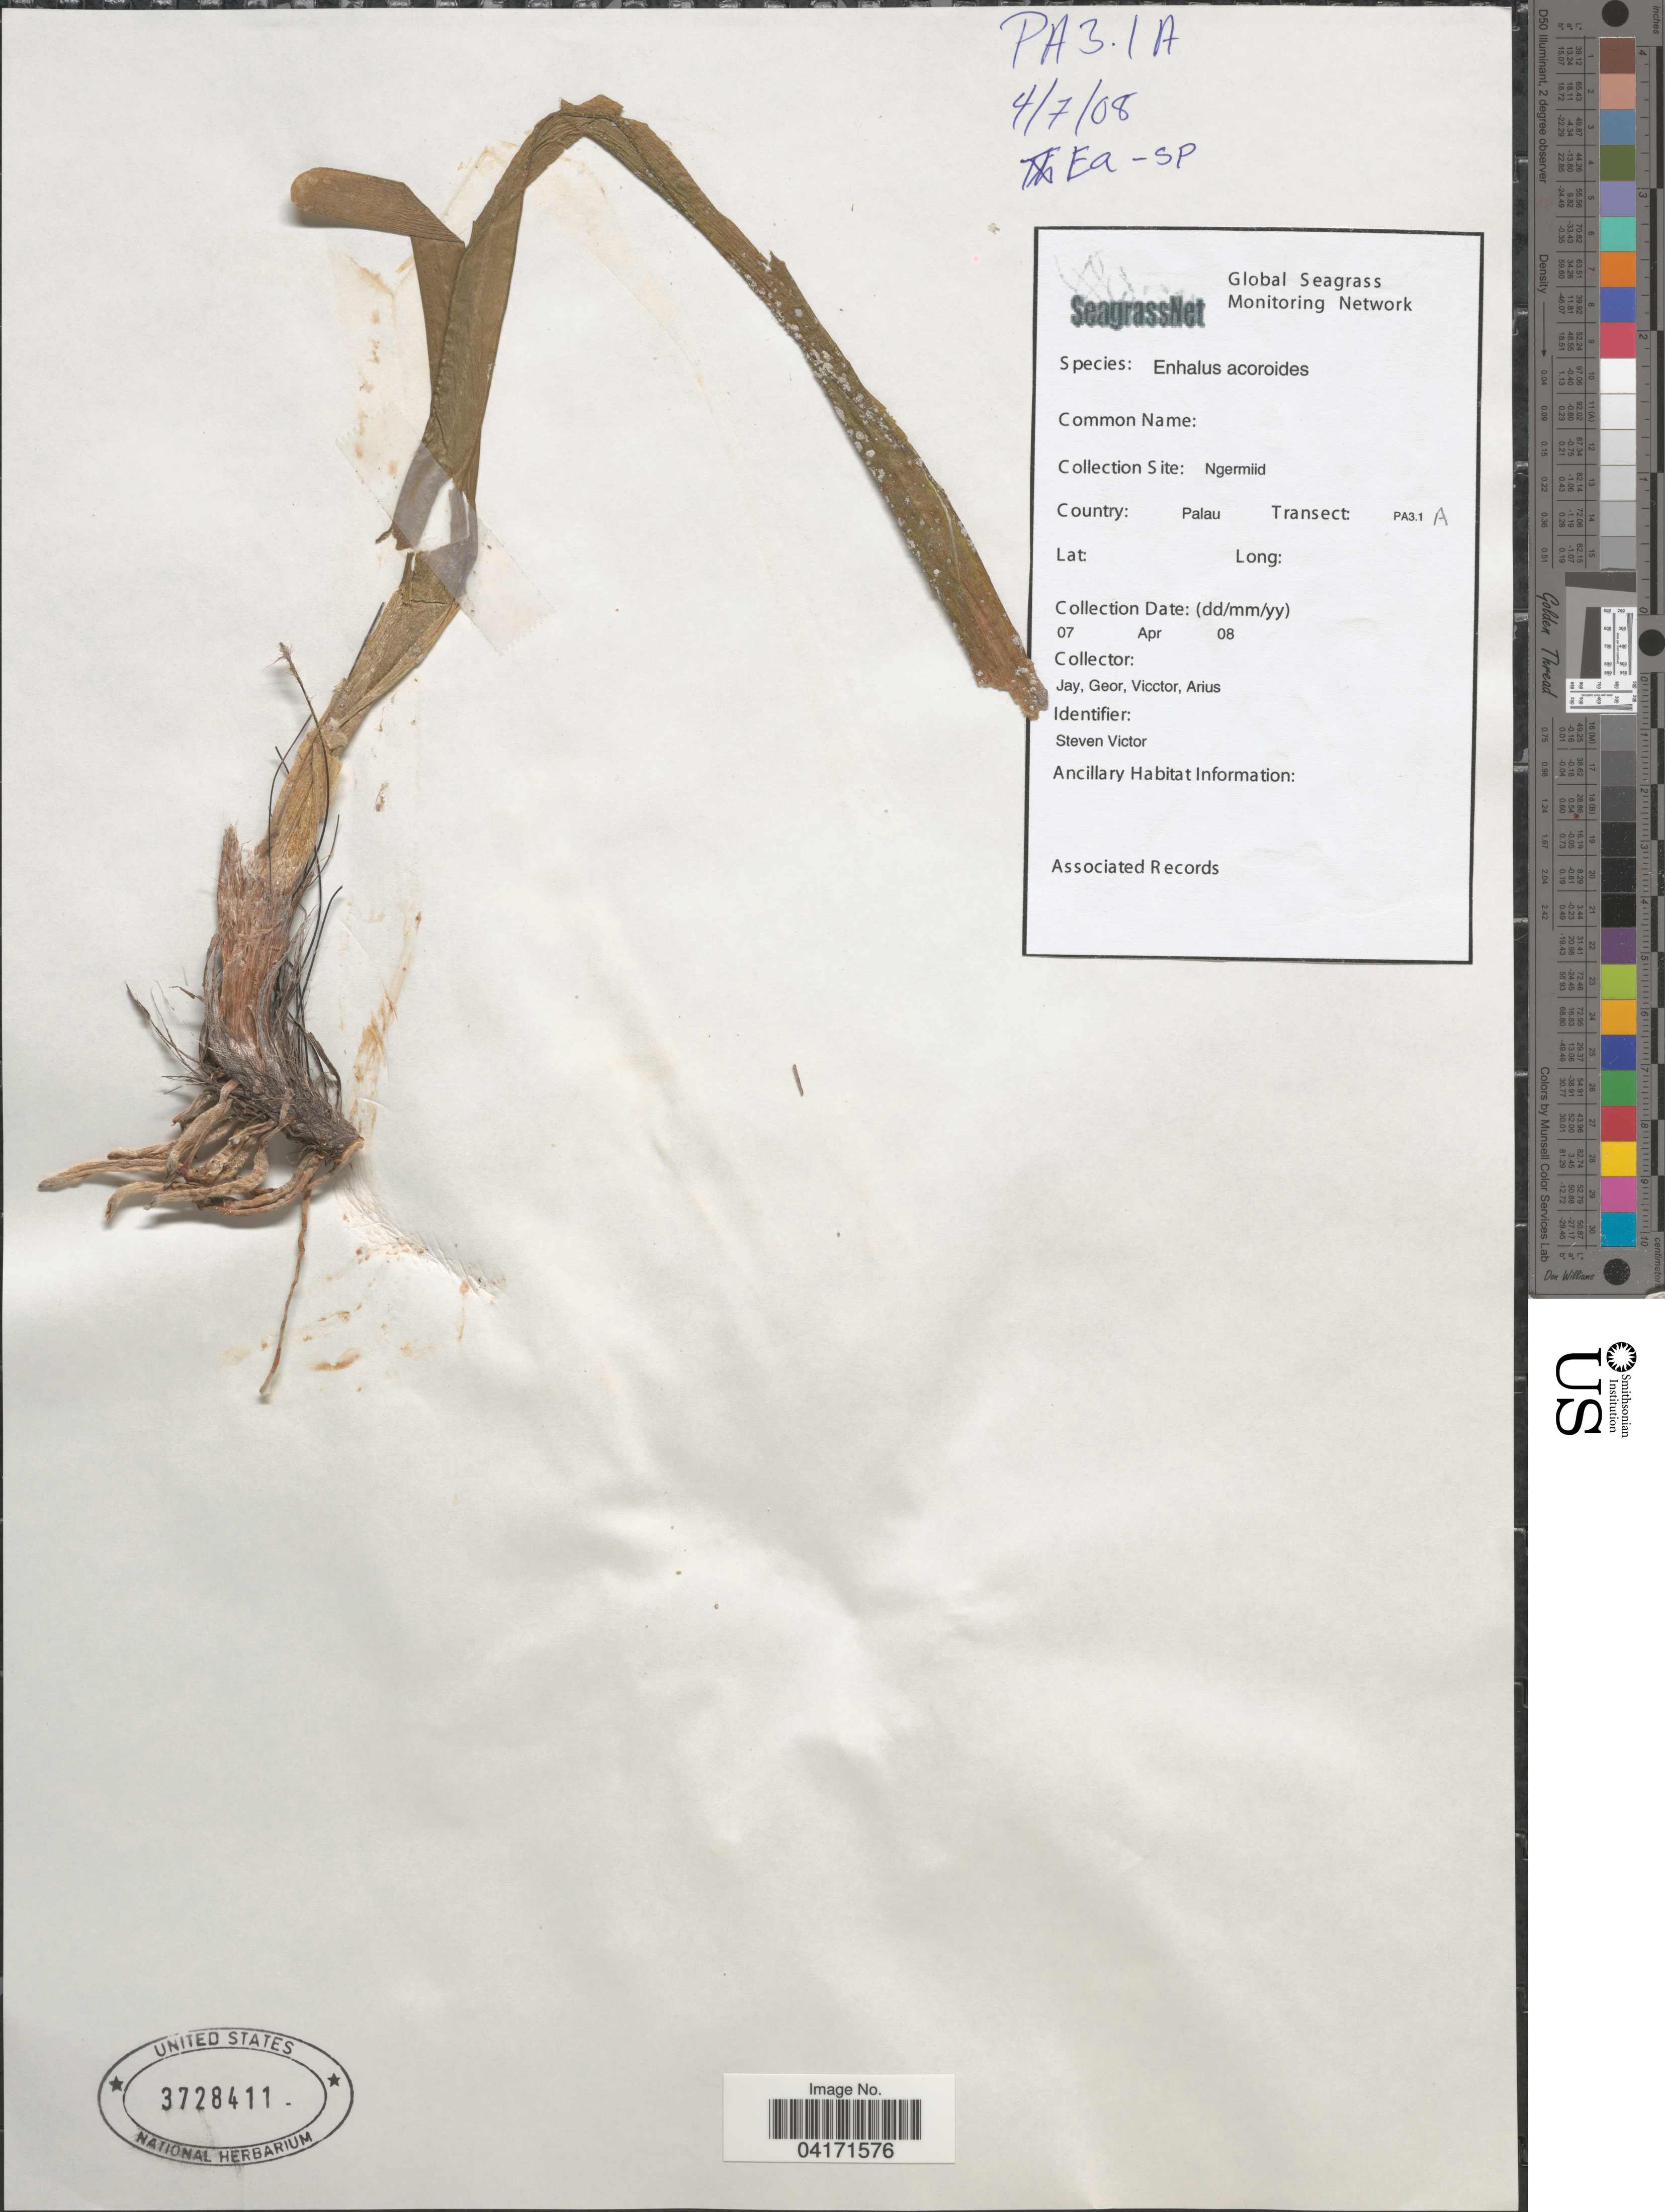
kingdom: Plantae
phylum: Tracheophyta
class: Liliopsida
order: Alismatales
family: Hydrocharitaceae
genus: Enhalus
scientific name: Enhalus acoroides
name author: (L. f.) Royle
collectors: Jay, Geor, Victor & Arius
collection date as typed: Transcribed d/m/y: 7/4/8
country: Palau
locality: Ngermiid. Palau. Transect: PA3.1 A.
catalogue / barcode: US 3728411